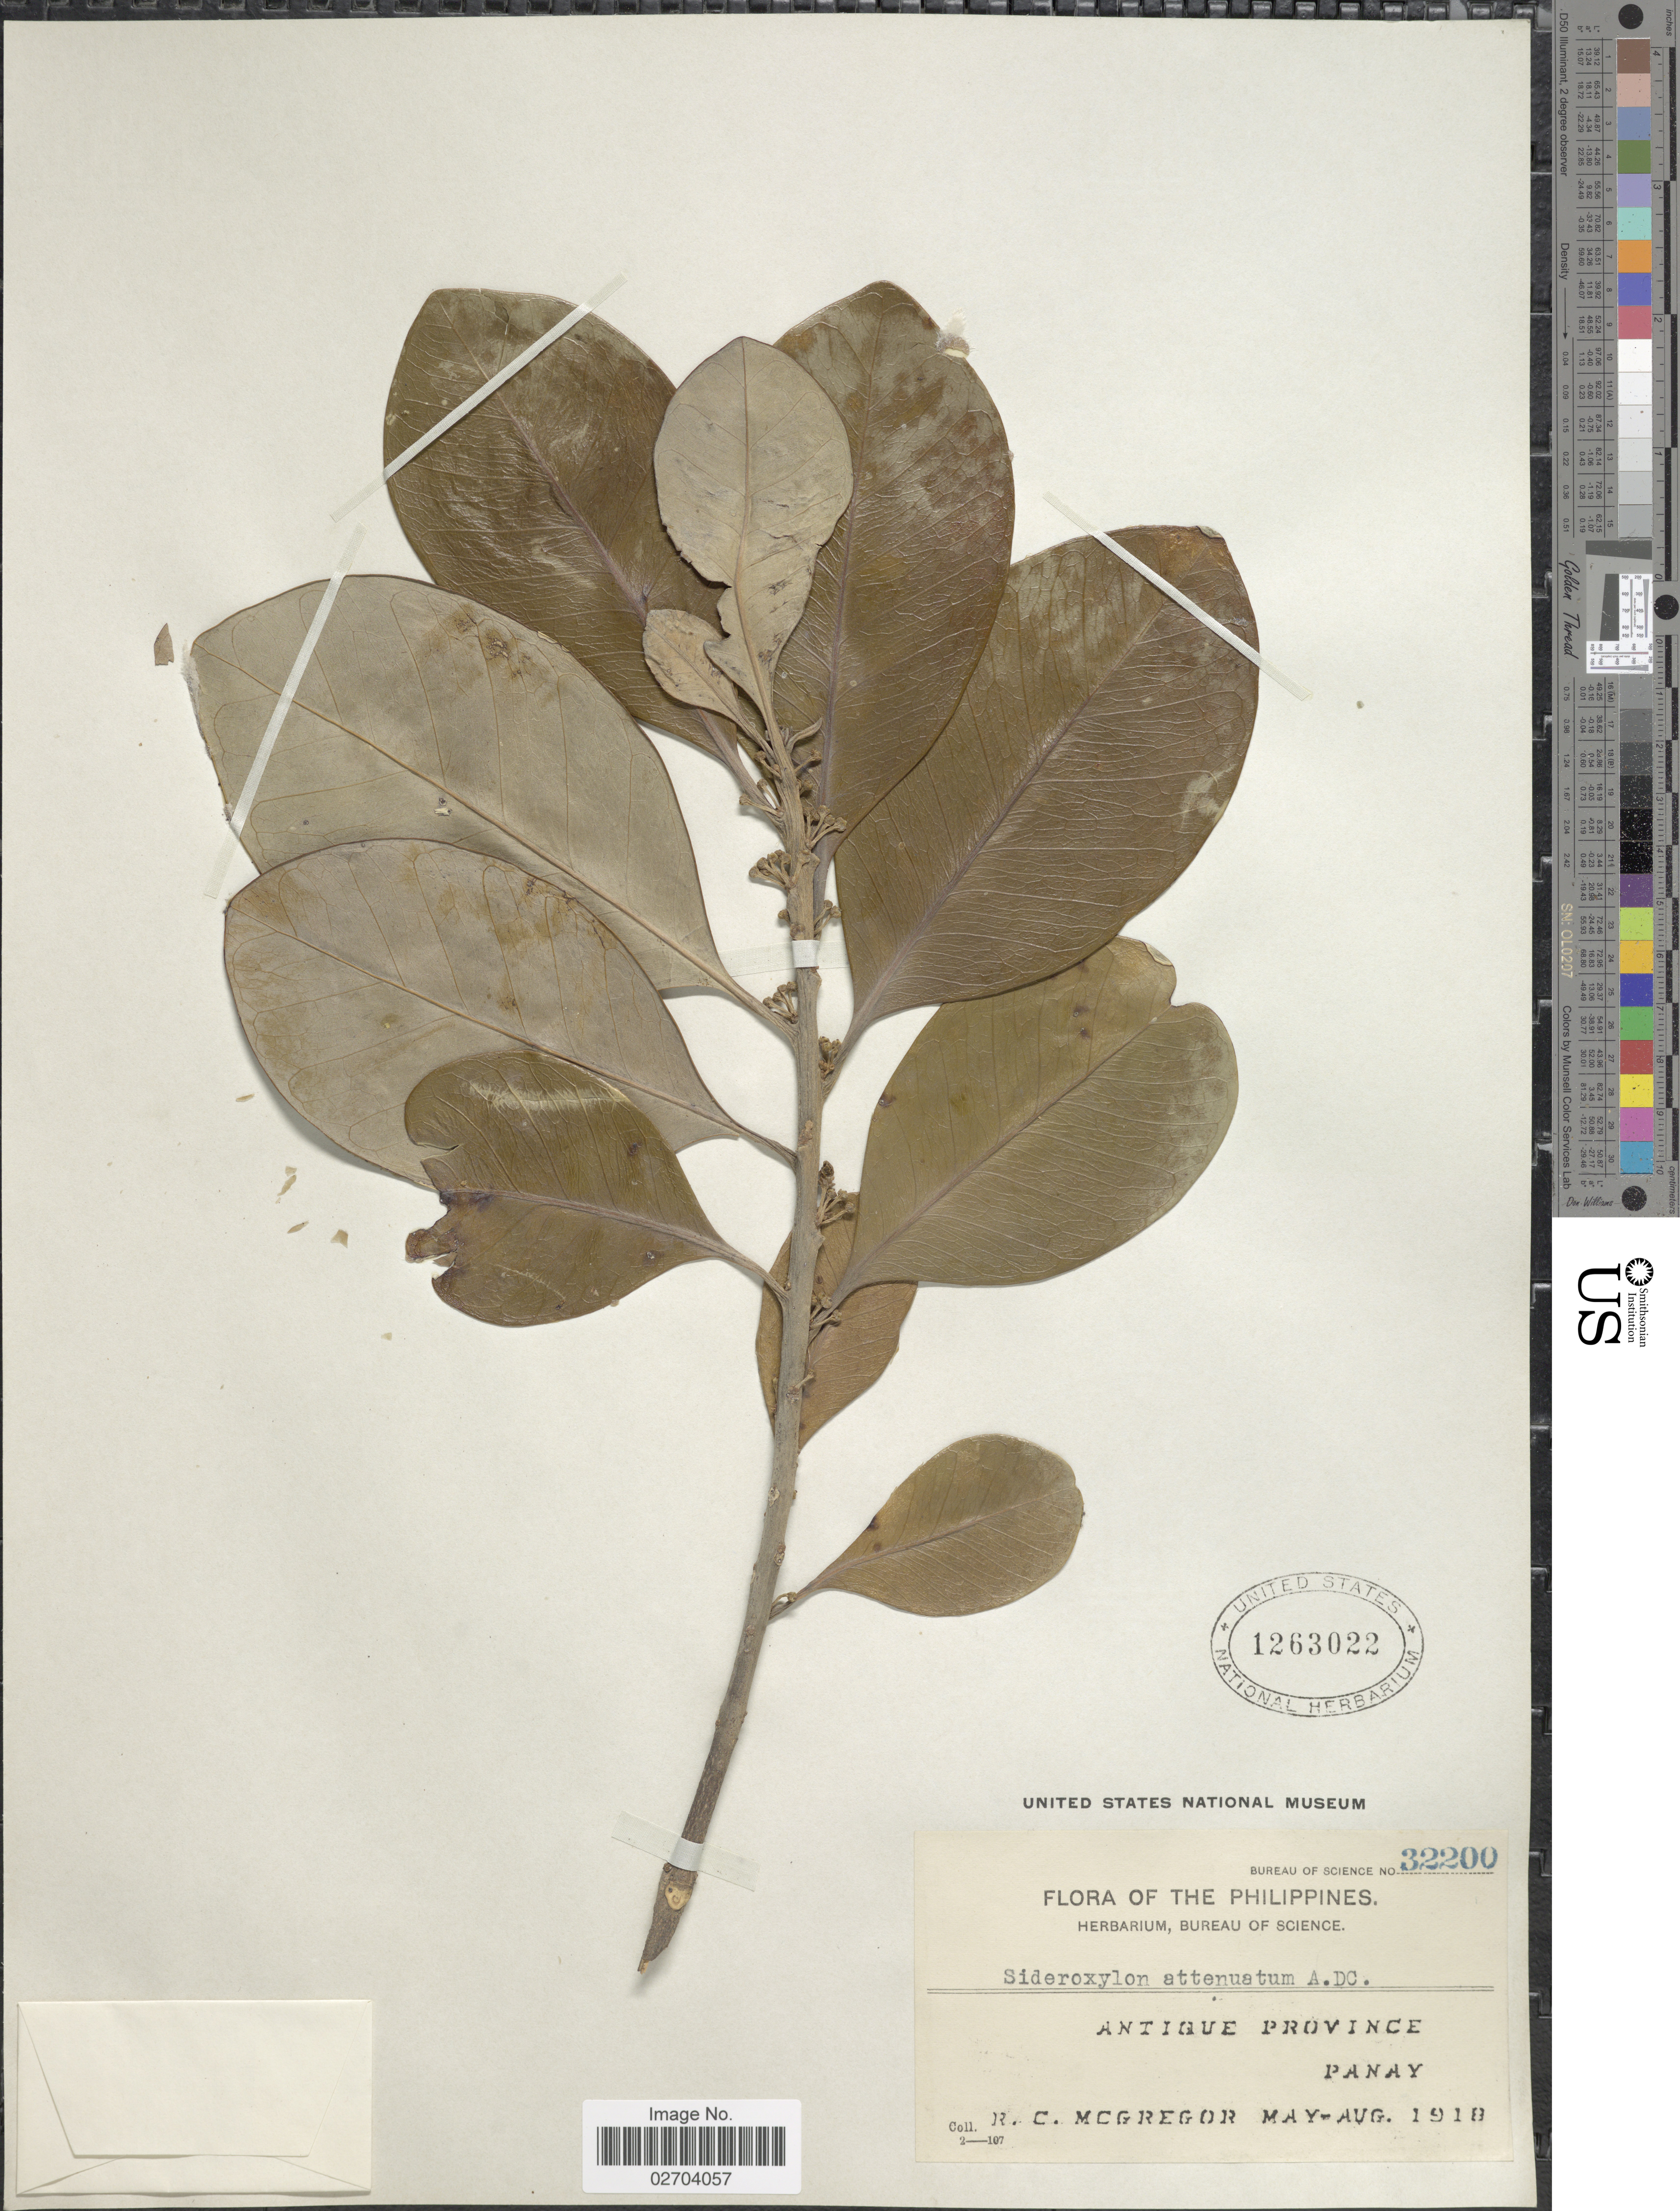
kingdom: Plantae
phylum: Tracheophyta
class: Magnoliopsida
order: Ericales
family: Sapotaceae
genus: Sideroxylon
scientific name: Sideroxylon ferrugineum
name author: Hook. & Arn.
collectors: R. C. McGregor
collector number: Bureau of Science 32200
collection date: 1918-05/1918-08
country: Philippines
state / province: Western Visayas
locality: Antique Province, Panay.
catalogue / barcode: US 1263022